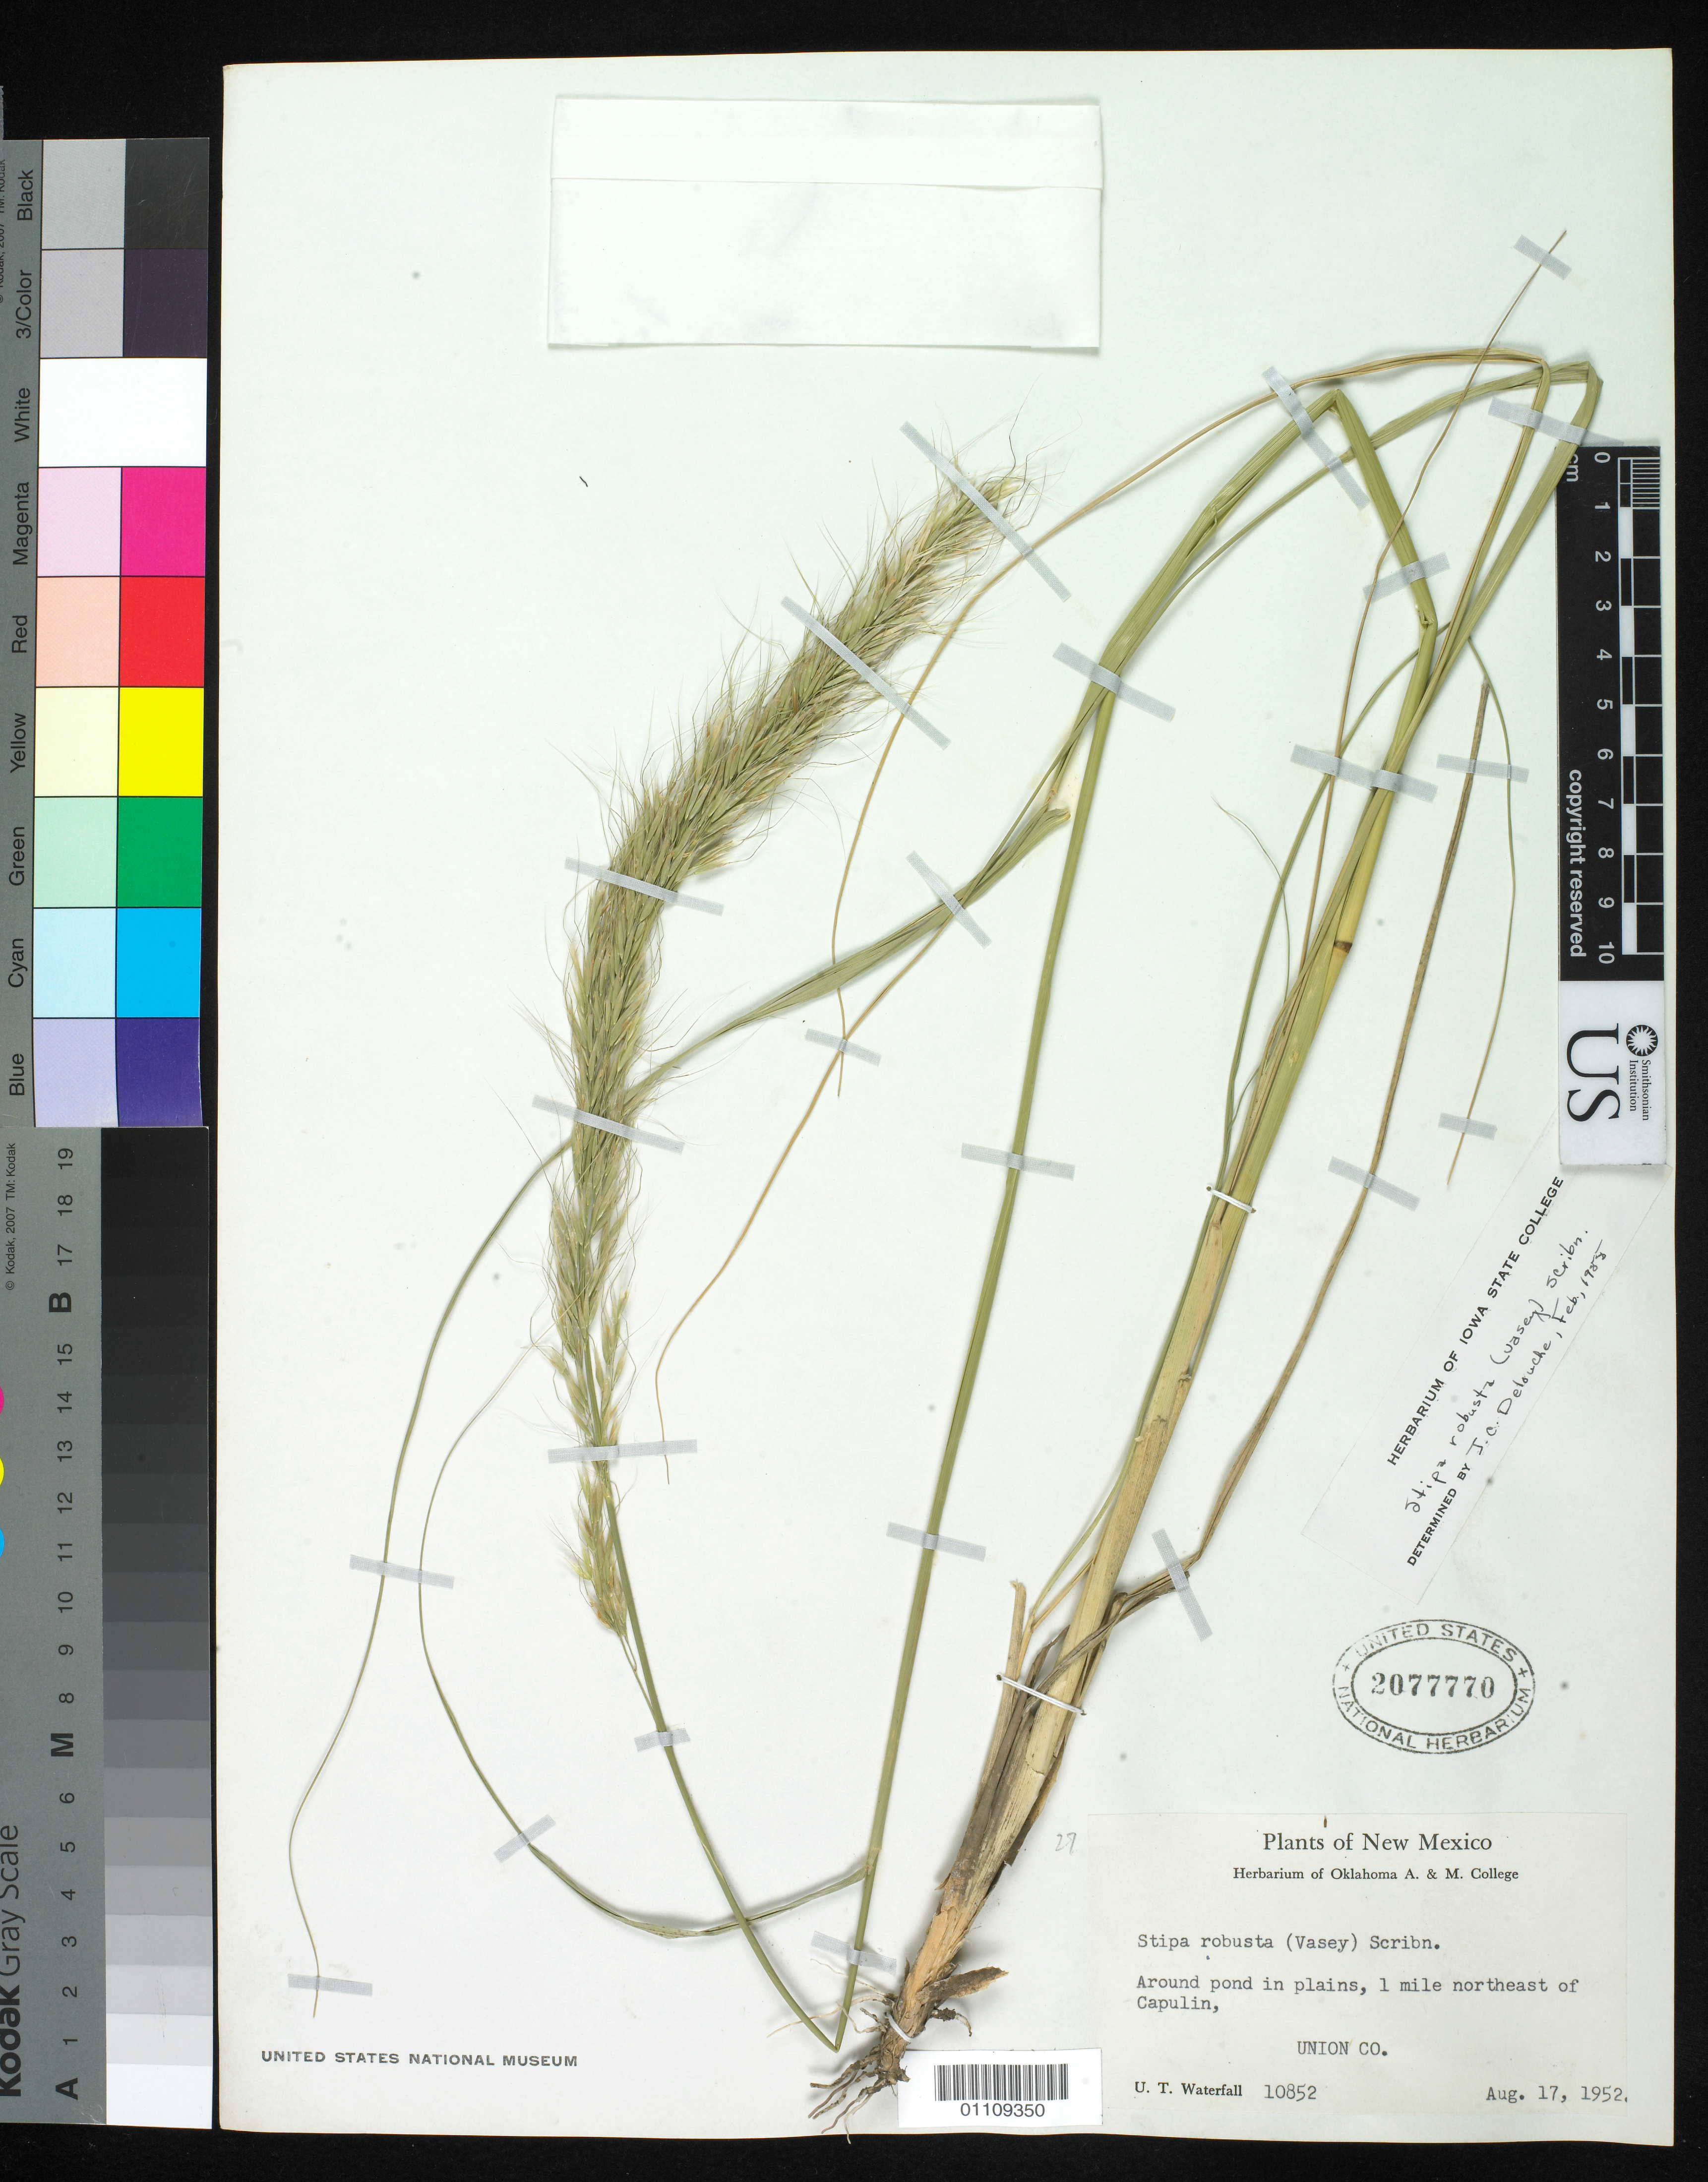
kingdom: Plantae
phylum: Tracheophyta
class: Liliopsida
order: Poales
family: Poaceae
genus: Eriocoma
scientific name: Eriocoma robusta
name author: (Vasey) Romasch.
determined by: Poaceae Reorganization Project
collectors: U. T. Waterfall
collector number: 10852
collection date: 1952-08-17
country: United States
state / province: New Mexico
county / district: Union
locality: Around pond in plains, 1 mi. NE of Capulin.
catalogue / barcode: US 2077770